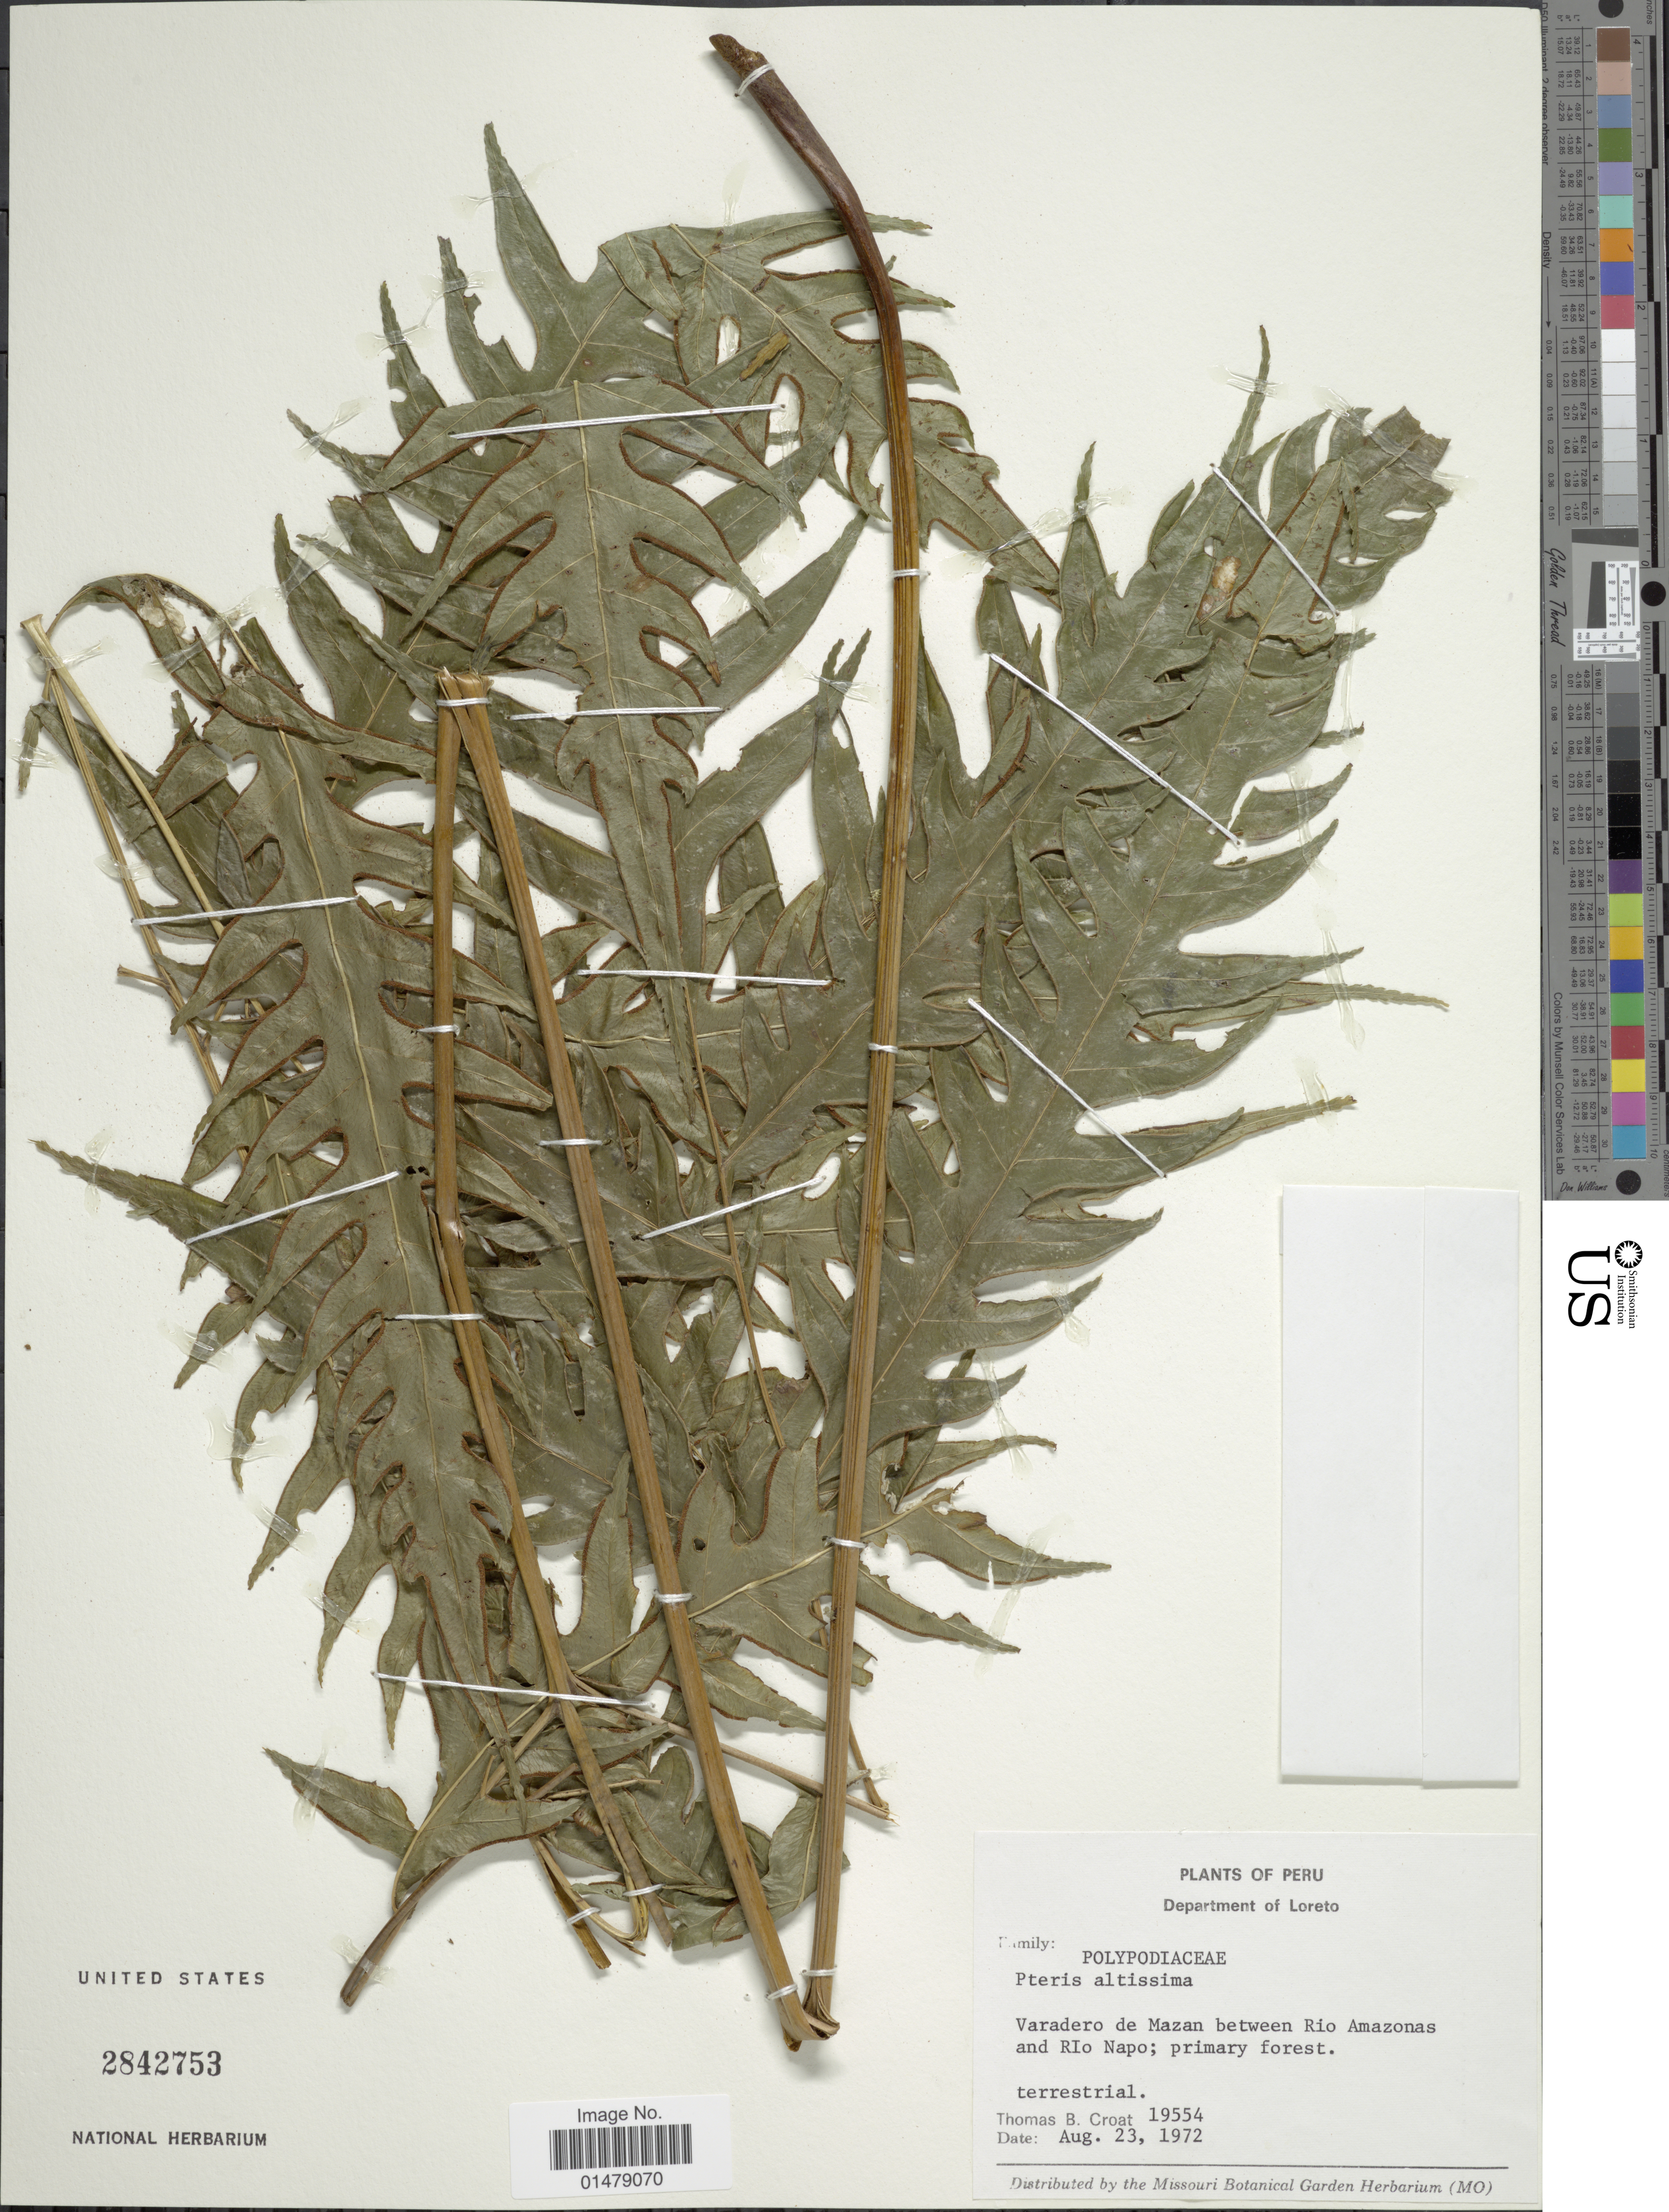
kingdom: Plantae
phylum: Tracheophyta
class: Polypodiopsida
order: Polypodiales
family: Pteridaceae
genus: Pteris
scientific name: Pteris altissima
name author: Poir.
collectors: T. B. Croat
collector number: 19554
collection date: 1972-08-23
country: Peru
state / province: Loreto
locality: Departamento of Loreto. Varadero de Mazan between Rio Amazonas and Rio Napo.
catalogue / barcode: US 2842753